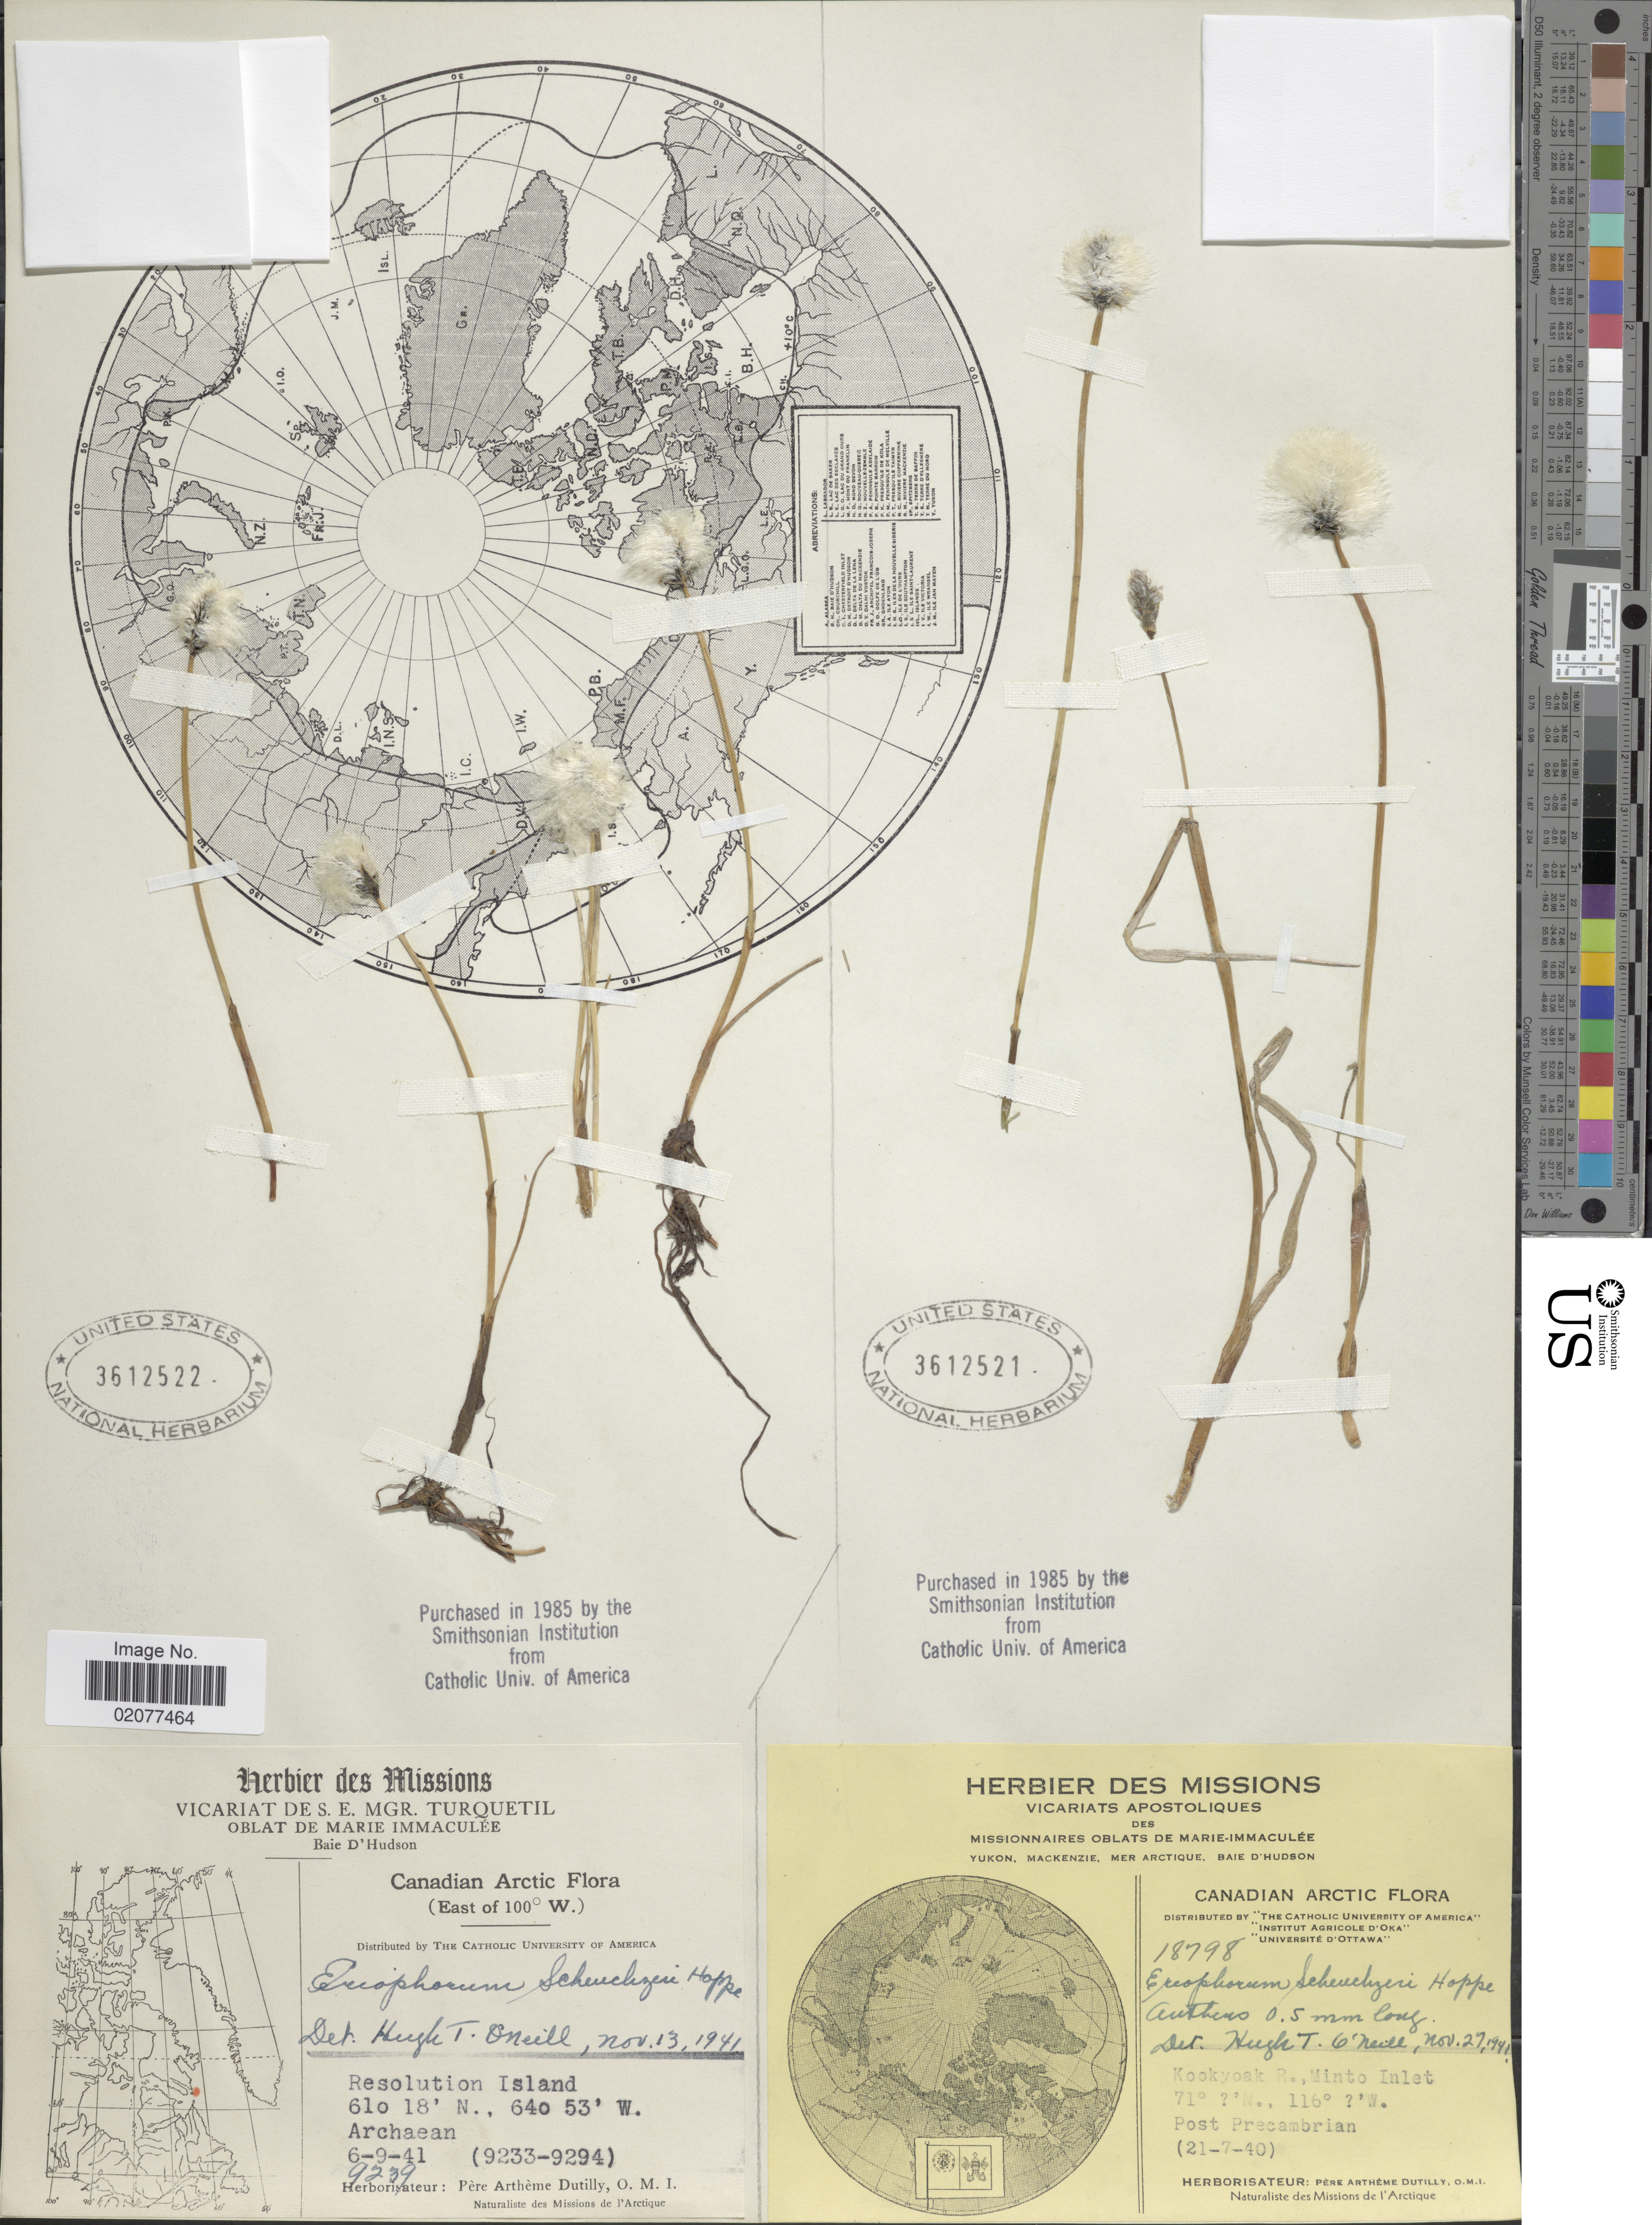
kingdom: Plantae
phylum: Tracheophyta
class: Liliopsida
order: Poales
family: Cyperaceae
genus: Eriophorum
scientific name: Eriophorum scheuchzeri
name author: Hoppe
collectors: A. Dutilly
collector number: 9239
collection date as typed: Transcribed d/m/y: 6/9/41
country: Canada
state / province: Nunavut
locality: Canadian Arctic. (East of 100º W). resolution Island. Archaean.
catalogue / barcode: US 3612522